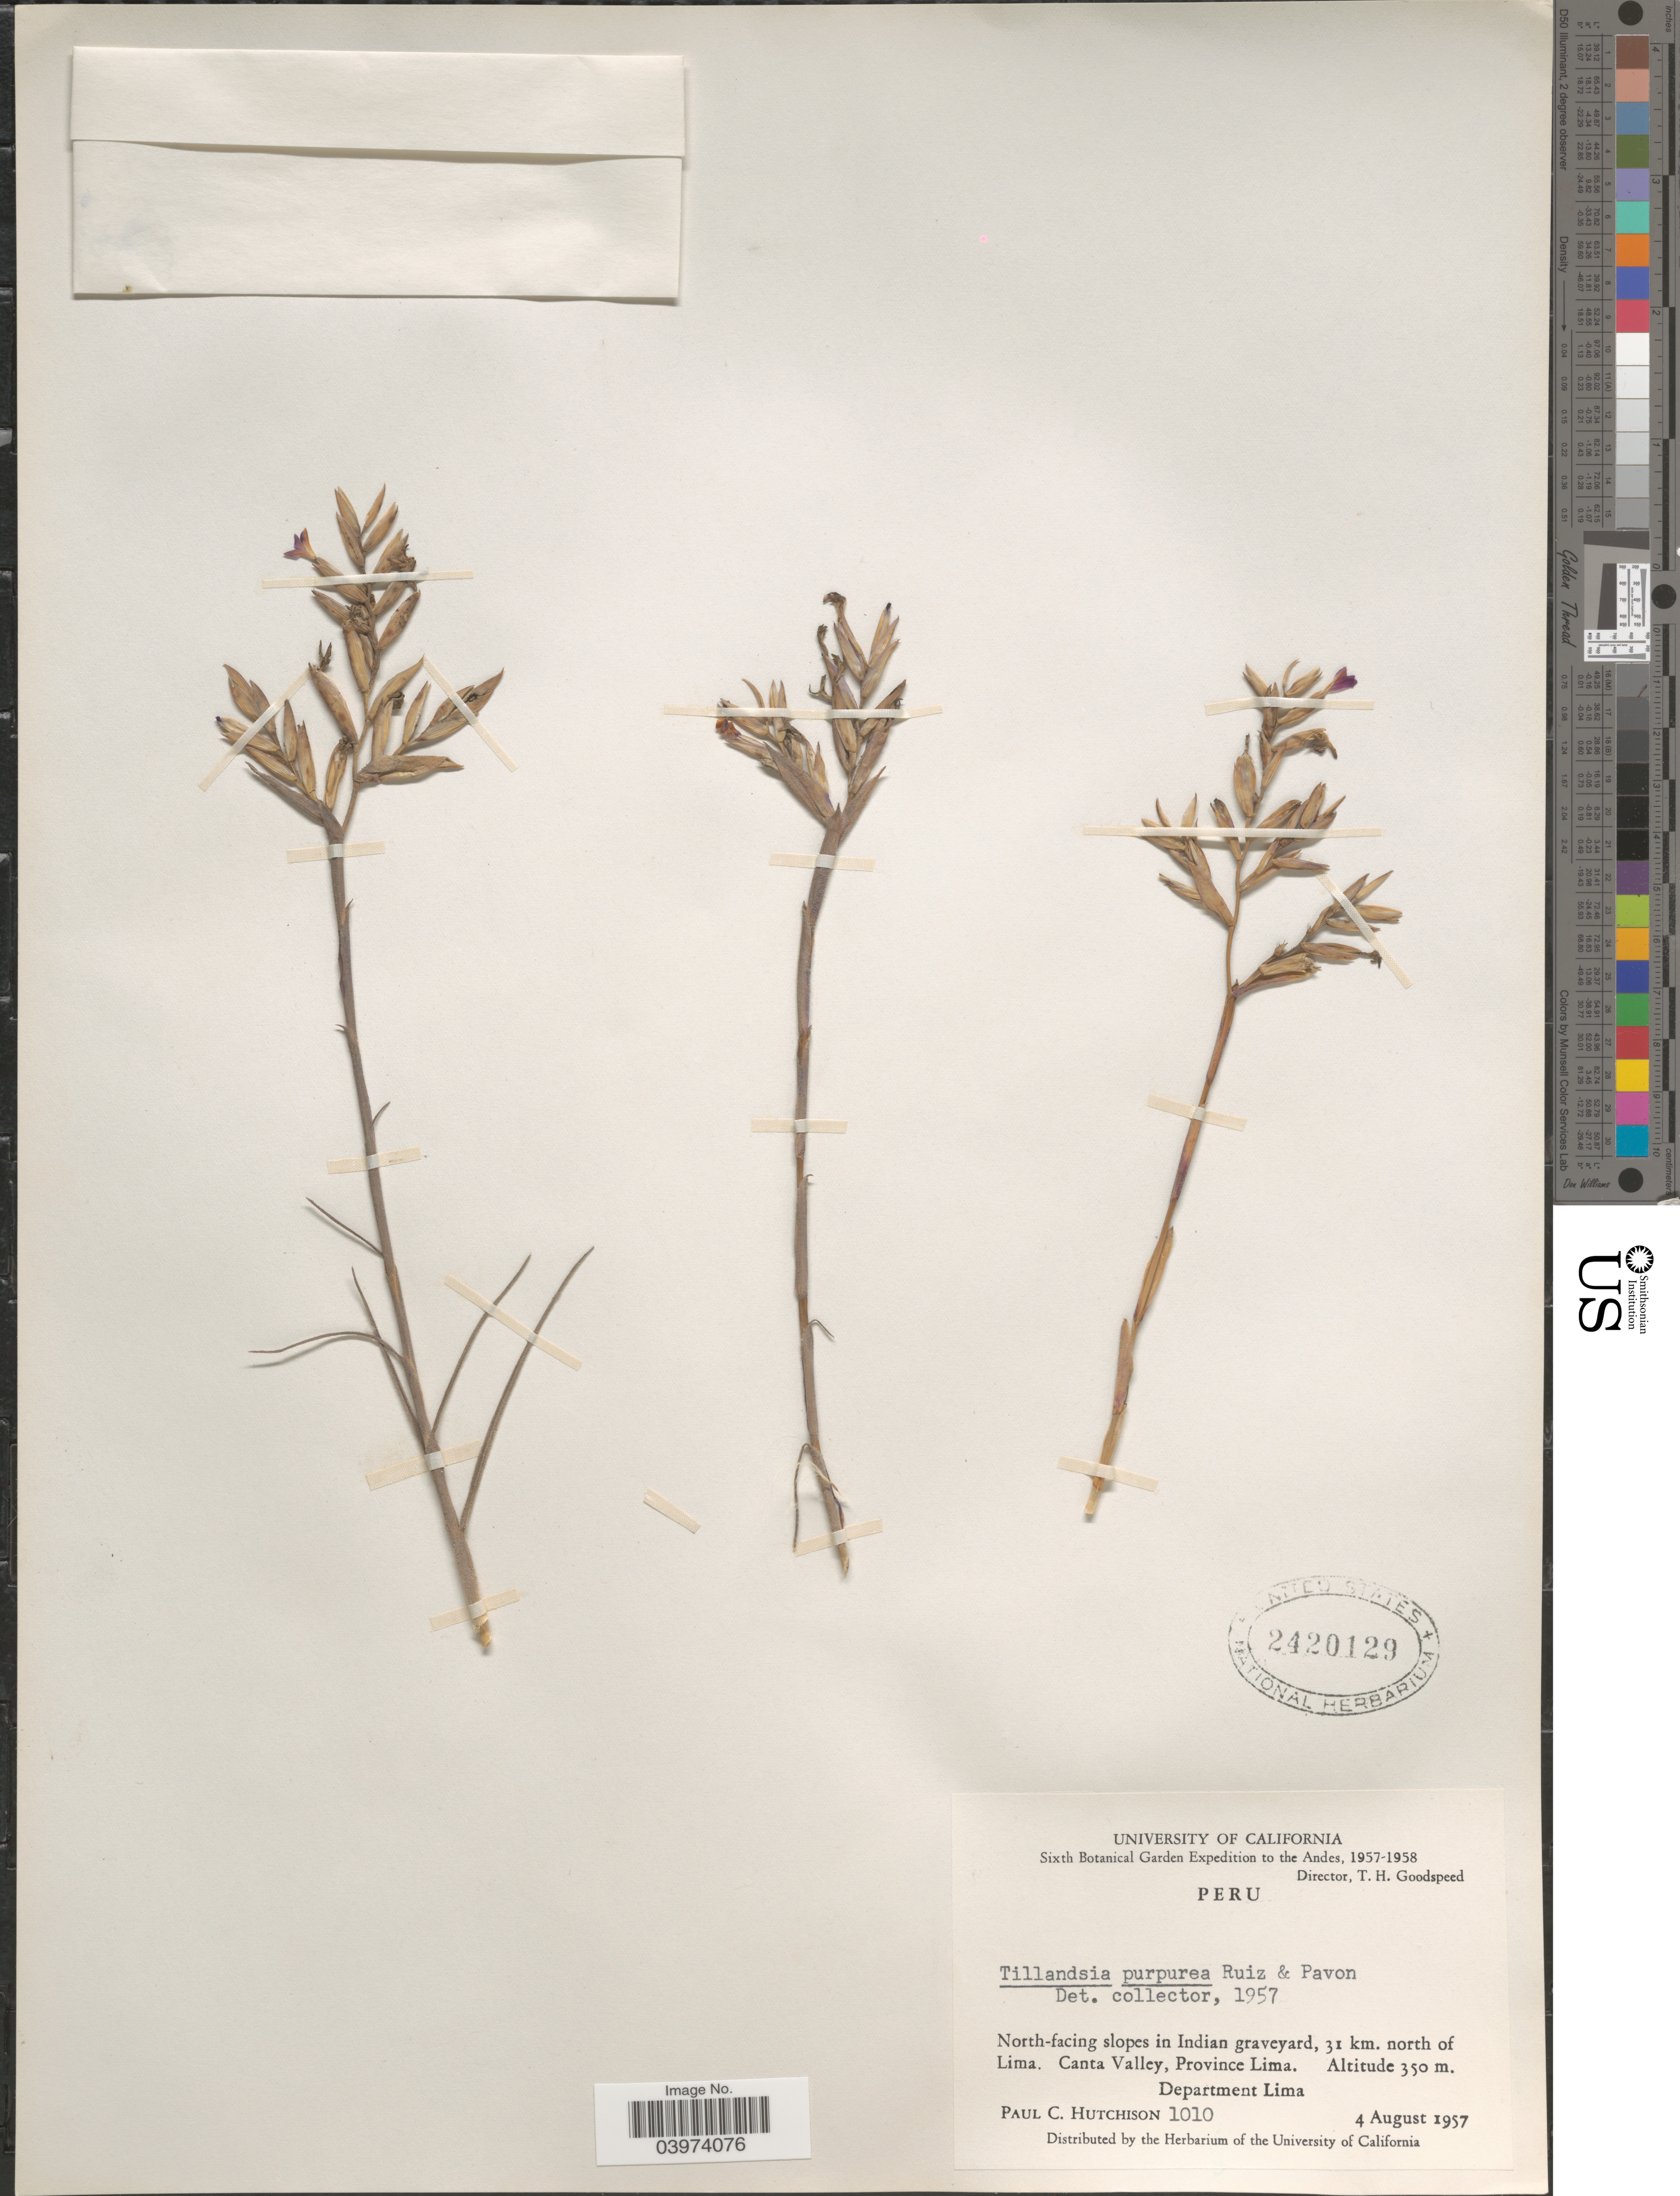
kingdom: Plantae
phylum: Tracheophyta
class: Liliopsida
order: Poales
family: Bromeliaceae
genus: Tillandsia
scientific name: Tillandsia purpurea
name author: Ruiz & Pav.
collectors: P. C. Hutchison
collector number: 1010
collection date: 1957-08-04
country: Peru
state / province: Lima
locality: Sixth Botanical Garden Expedition to the Andes, 1957-1958. North-facing slopes in Indian graveyard, 31 km. north of Lima. Canta Valley, Department Lima.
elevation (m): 350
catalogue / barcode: US 2420129